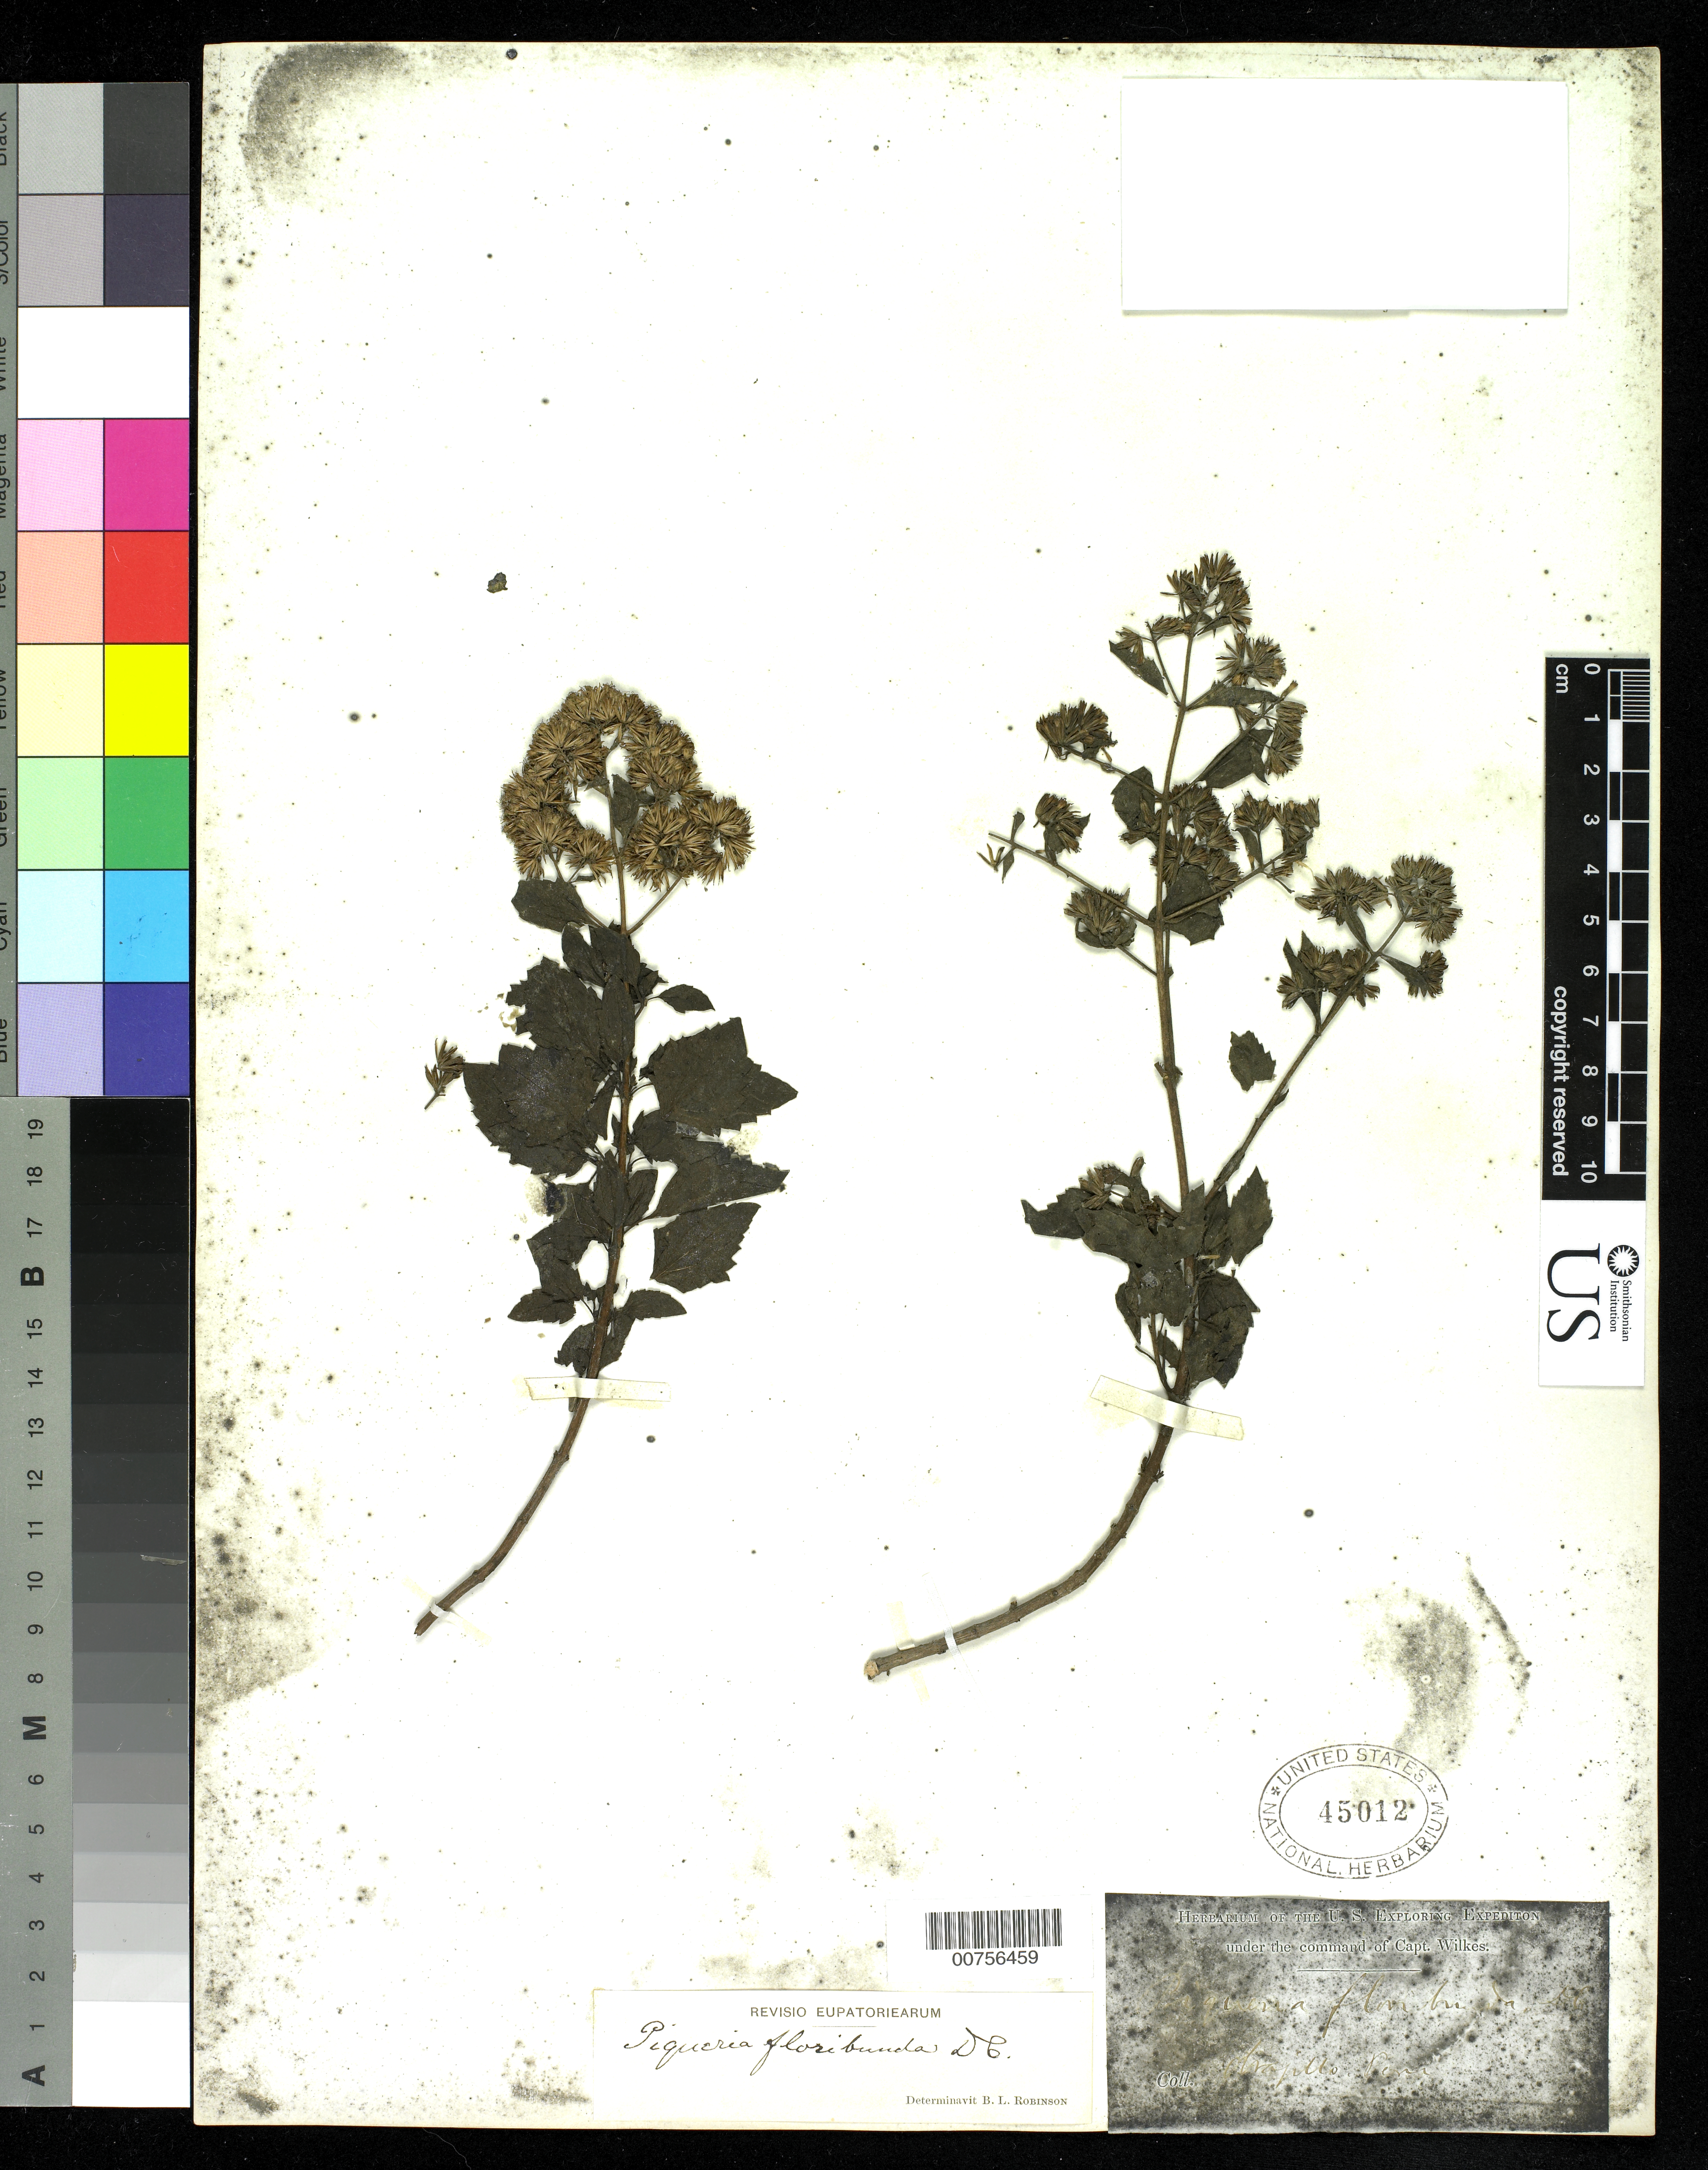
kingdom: Plantae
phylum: Tracheophyta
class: Magnoliopsida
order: Asterales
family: Asteraceae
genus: Ophryosporus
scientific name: Ophryosporus floribundus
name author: (DC.) R.M. King & H. Rob.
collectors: Wilkes Explor. Exped.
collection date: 1838/1842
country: Peru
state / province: Lima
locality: Obrajillo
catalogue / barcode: US 45012